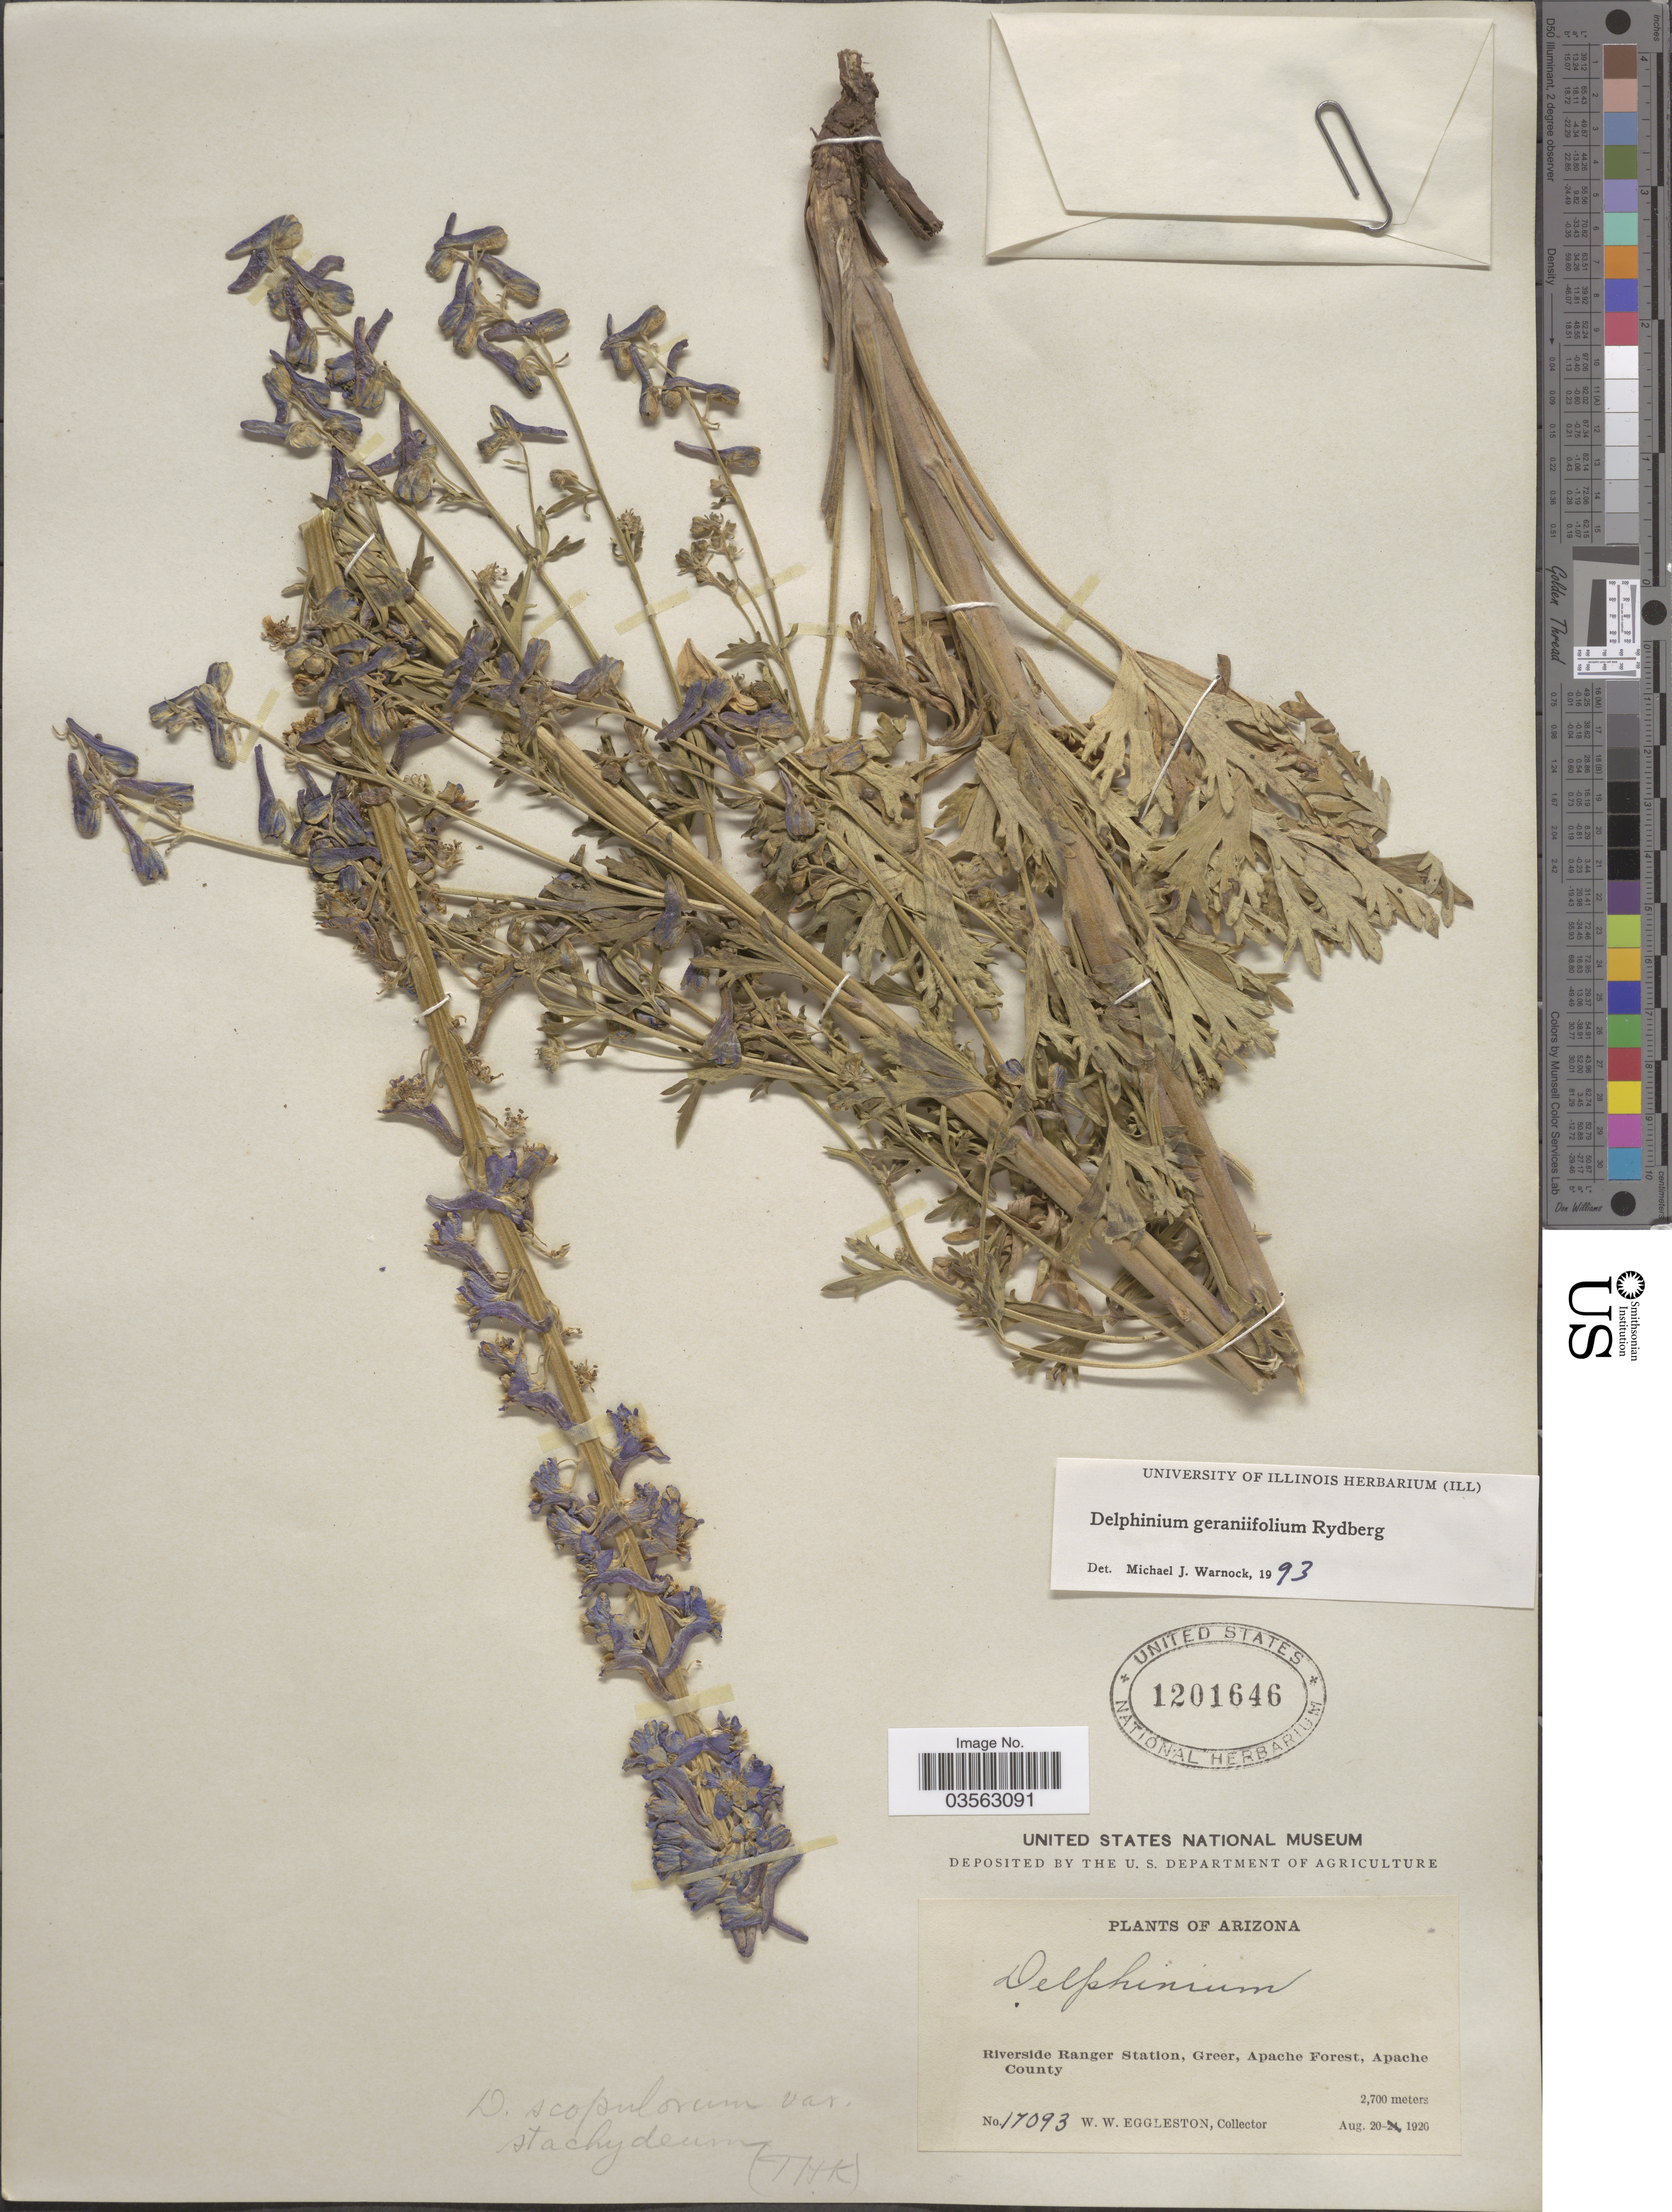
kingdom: Plantae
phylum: Tracheophyta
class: Magnoliopsida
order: Ranunculales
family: Ranunculaceae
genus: Delphinium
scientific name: Delphinium geraniifolium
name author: Rydb.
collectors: W. W. Eggleston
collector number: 17093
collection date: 1920-08-20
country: United States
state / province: Arizona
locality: Riverside Ranger Station, Greer, Apache Forest, Apache County.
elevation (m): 2700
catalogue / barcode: US 1201646